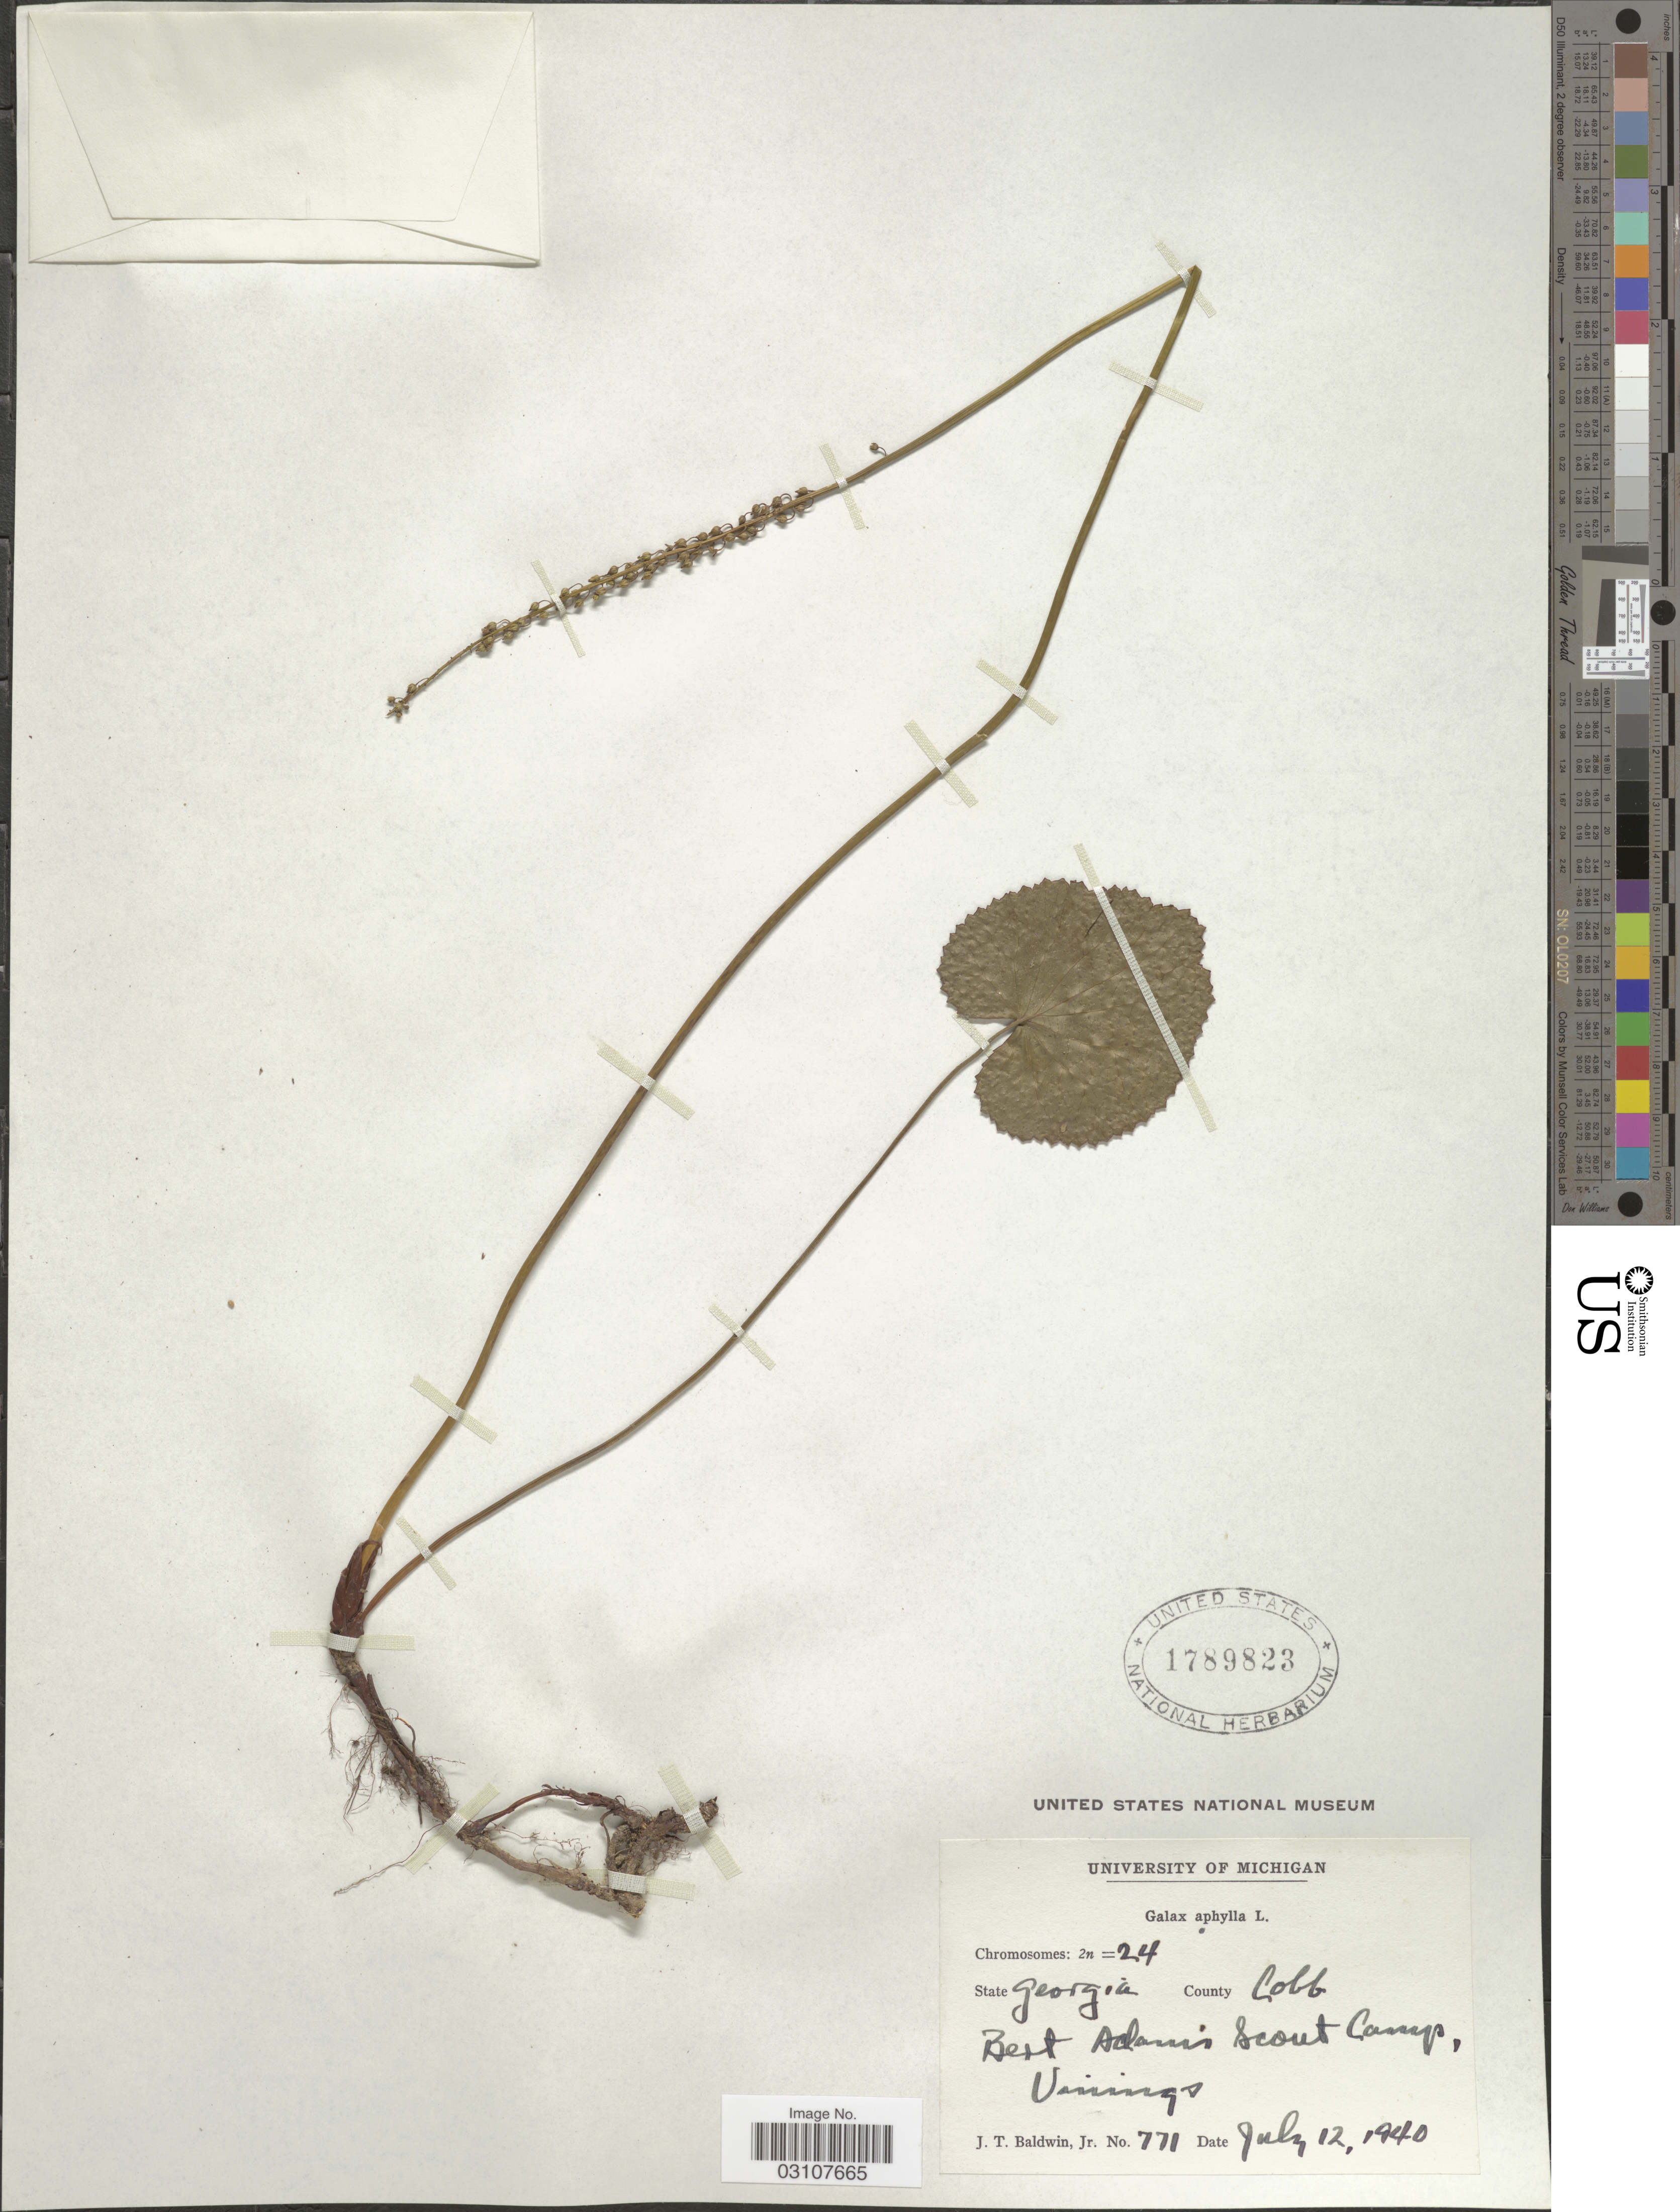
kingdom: Plantae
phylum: Tracheophyta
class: Magnoliopsida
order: Ericales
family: Diapensiaceae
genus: Galax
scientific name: Galax urceolata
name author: (Poir.) Brummitt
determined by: Gaynor, Michelle L., (FLAS), University of Florida (UNITED STATES)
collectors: J. T. Baldwin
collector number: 771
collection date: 1940-07-12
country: United States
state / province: Georgia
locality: County Cobb. Bert Adam's Scout Camp, Vinings.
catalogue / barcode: US 1789823